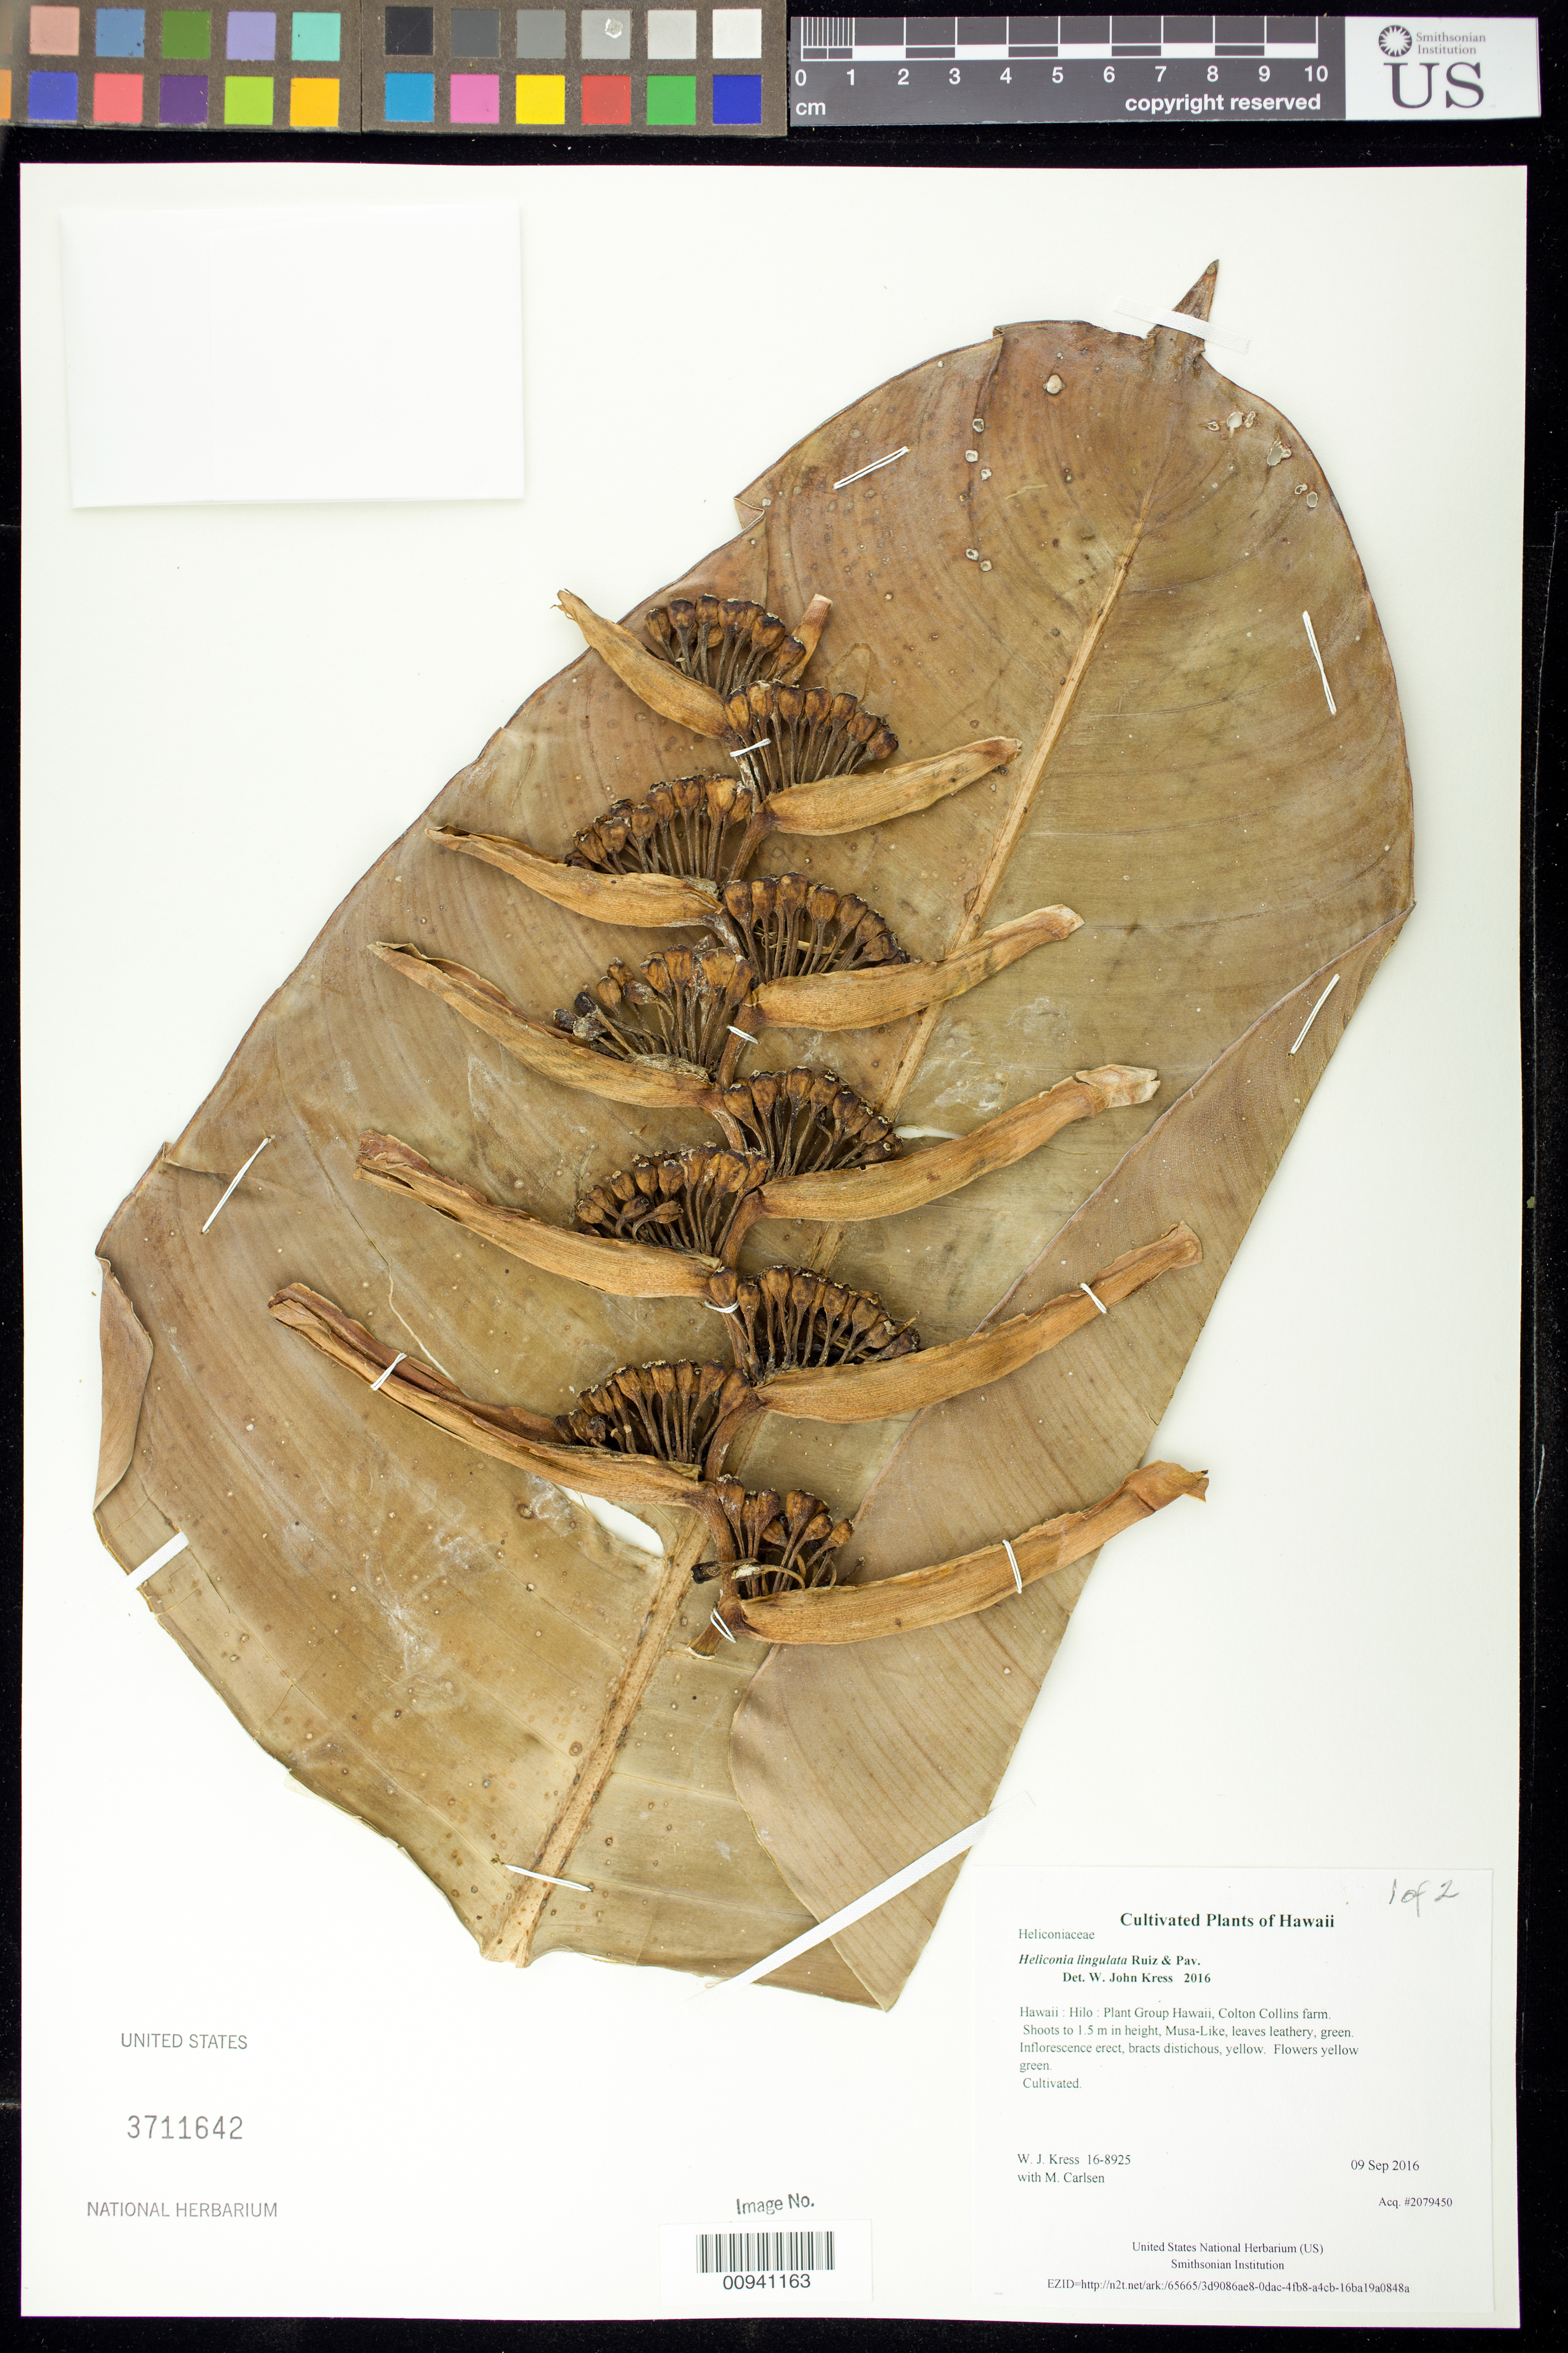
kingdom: Plantae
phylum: Tracheophyta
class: Liliopsida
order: Zingiberales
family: Heliconiaceae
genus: Heliconia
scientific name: Heliconia lingulata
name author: Ruiz & Pav.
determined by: Kress, W. J., (US), Smithsonian Institution - National Museum of Natural History (UNITED STATES)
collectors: W. J. Kress & M. M. Carlsen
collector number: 16-8925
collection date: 2016-09-09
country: United States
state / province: Hawaii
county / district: Hawaii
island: Hawaii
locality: Plant Group Hawaii, Colton Collins farm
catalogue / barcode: US 3711642